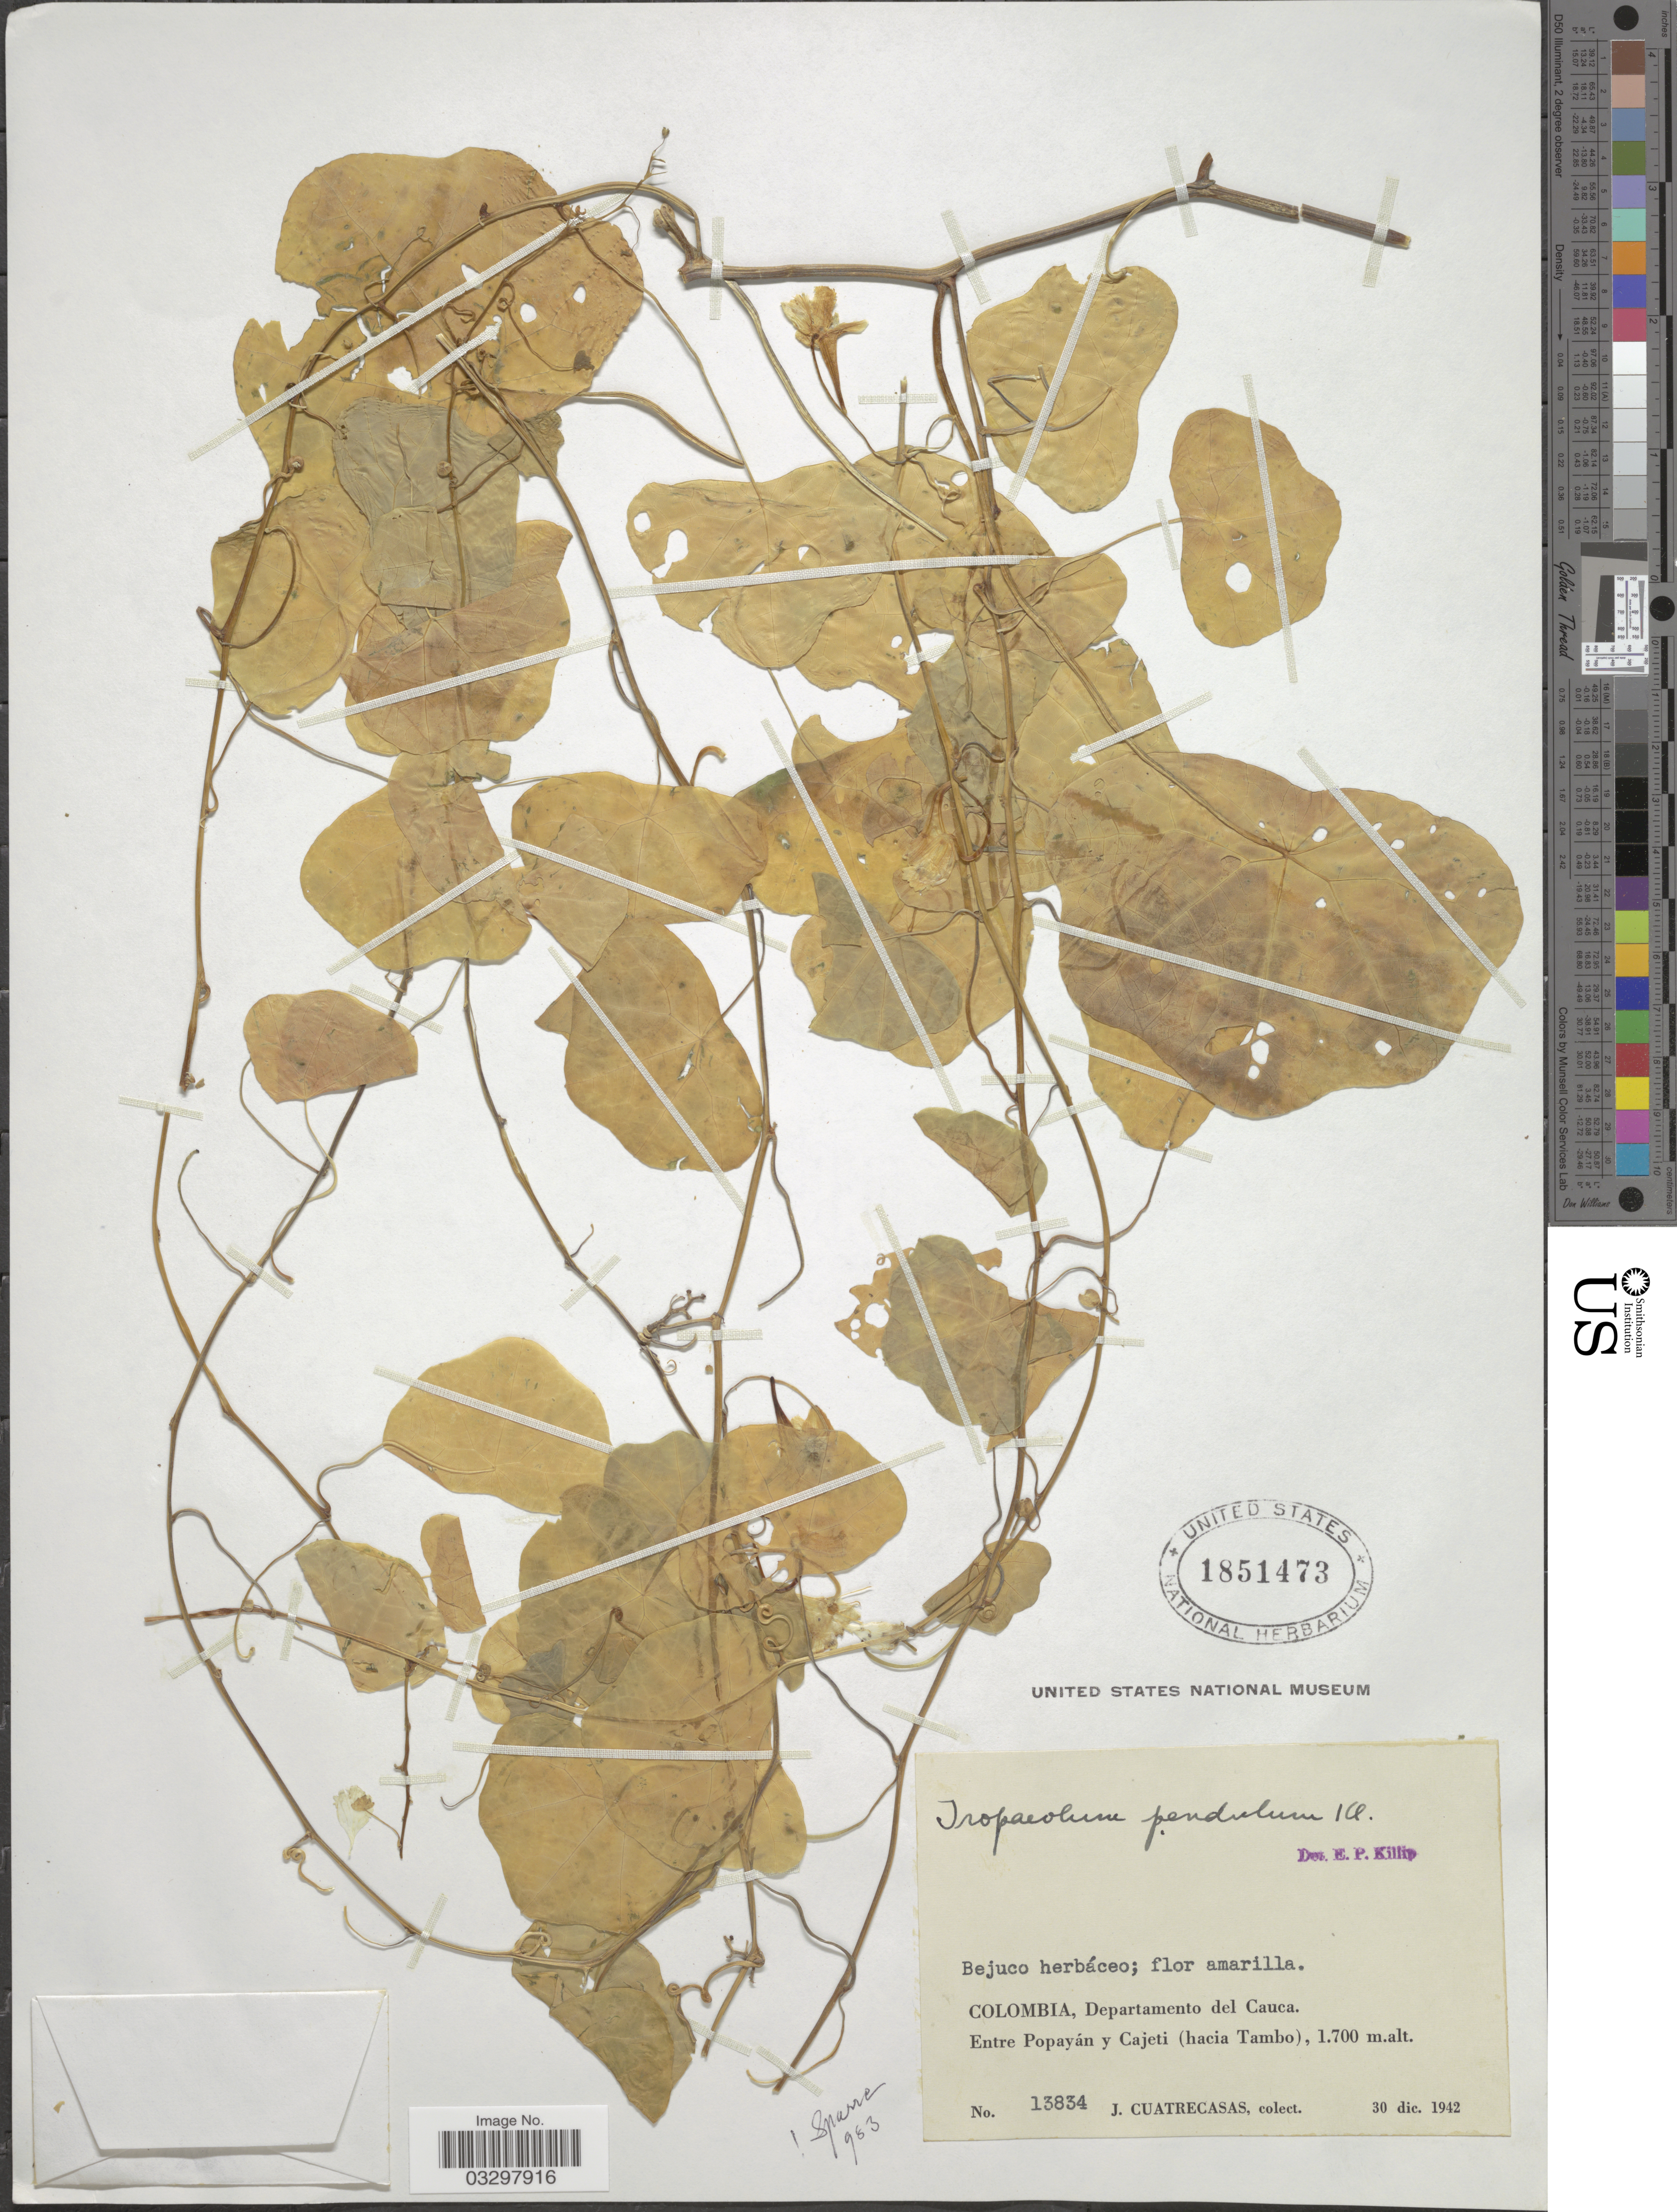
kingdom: Plantae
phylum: Tracheophyta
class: Magnoliopsida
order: Brassicales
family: Tropaeolaceae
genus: Tropaeolum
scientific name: Tropaeolum pendulum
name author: Klotzsch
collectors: J. Cuatrecasas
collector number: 13834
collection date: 1942-12-30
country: Colombia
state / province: Cauca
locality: Departamento del Cauca. Entre Popayán y Cajeti (hacia Tambo).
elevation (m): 1700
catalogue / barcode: US 1851473